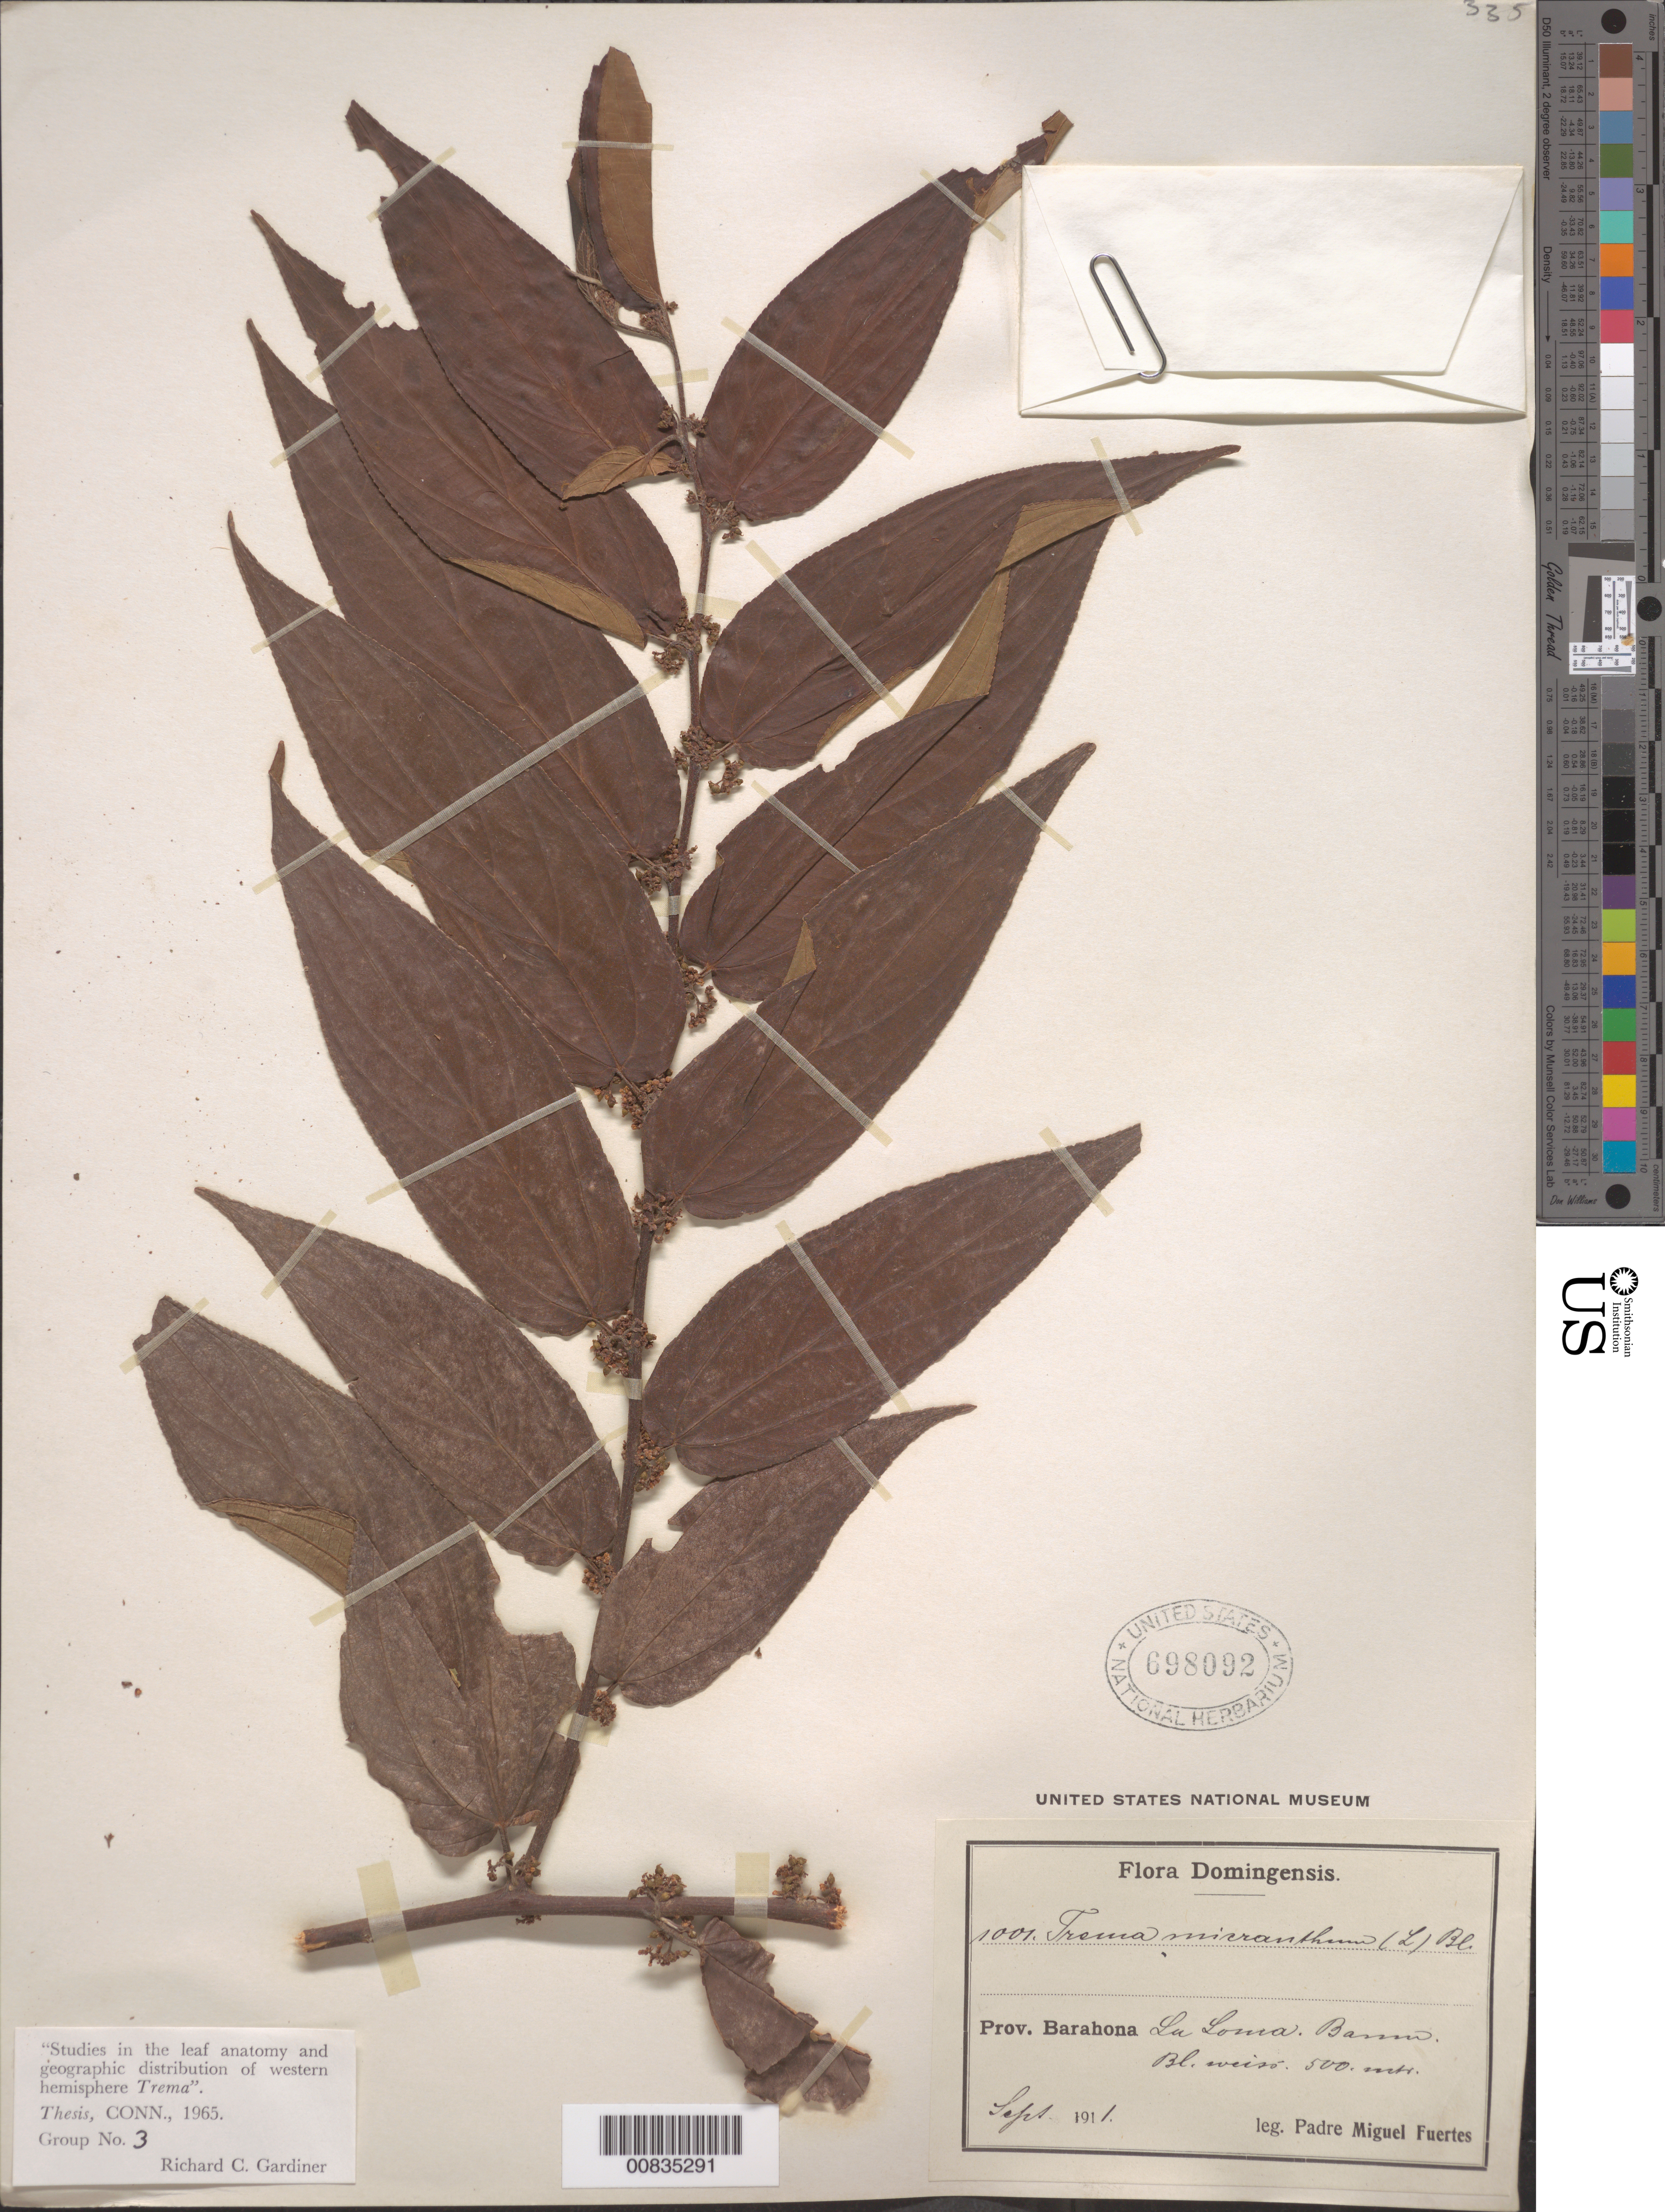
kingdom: Plantae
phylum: Tracheophyta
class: Magnoliopsida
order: Rosales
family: Cannabaceae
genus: Trema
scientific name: Trema micranthum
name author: (L.) Blume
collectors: M. D. Fuertes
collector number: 1001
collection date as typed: Sep 1911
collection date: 1911-09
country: Dominican Republic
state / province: Barahona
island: Hispaniola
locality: La Loma.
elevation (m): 500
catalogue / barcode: US 698092